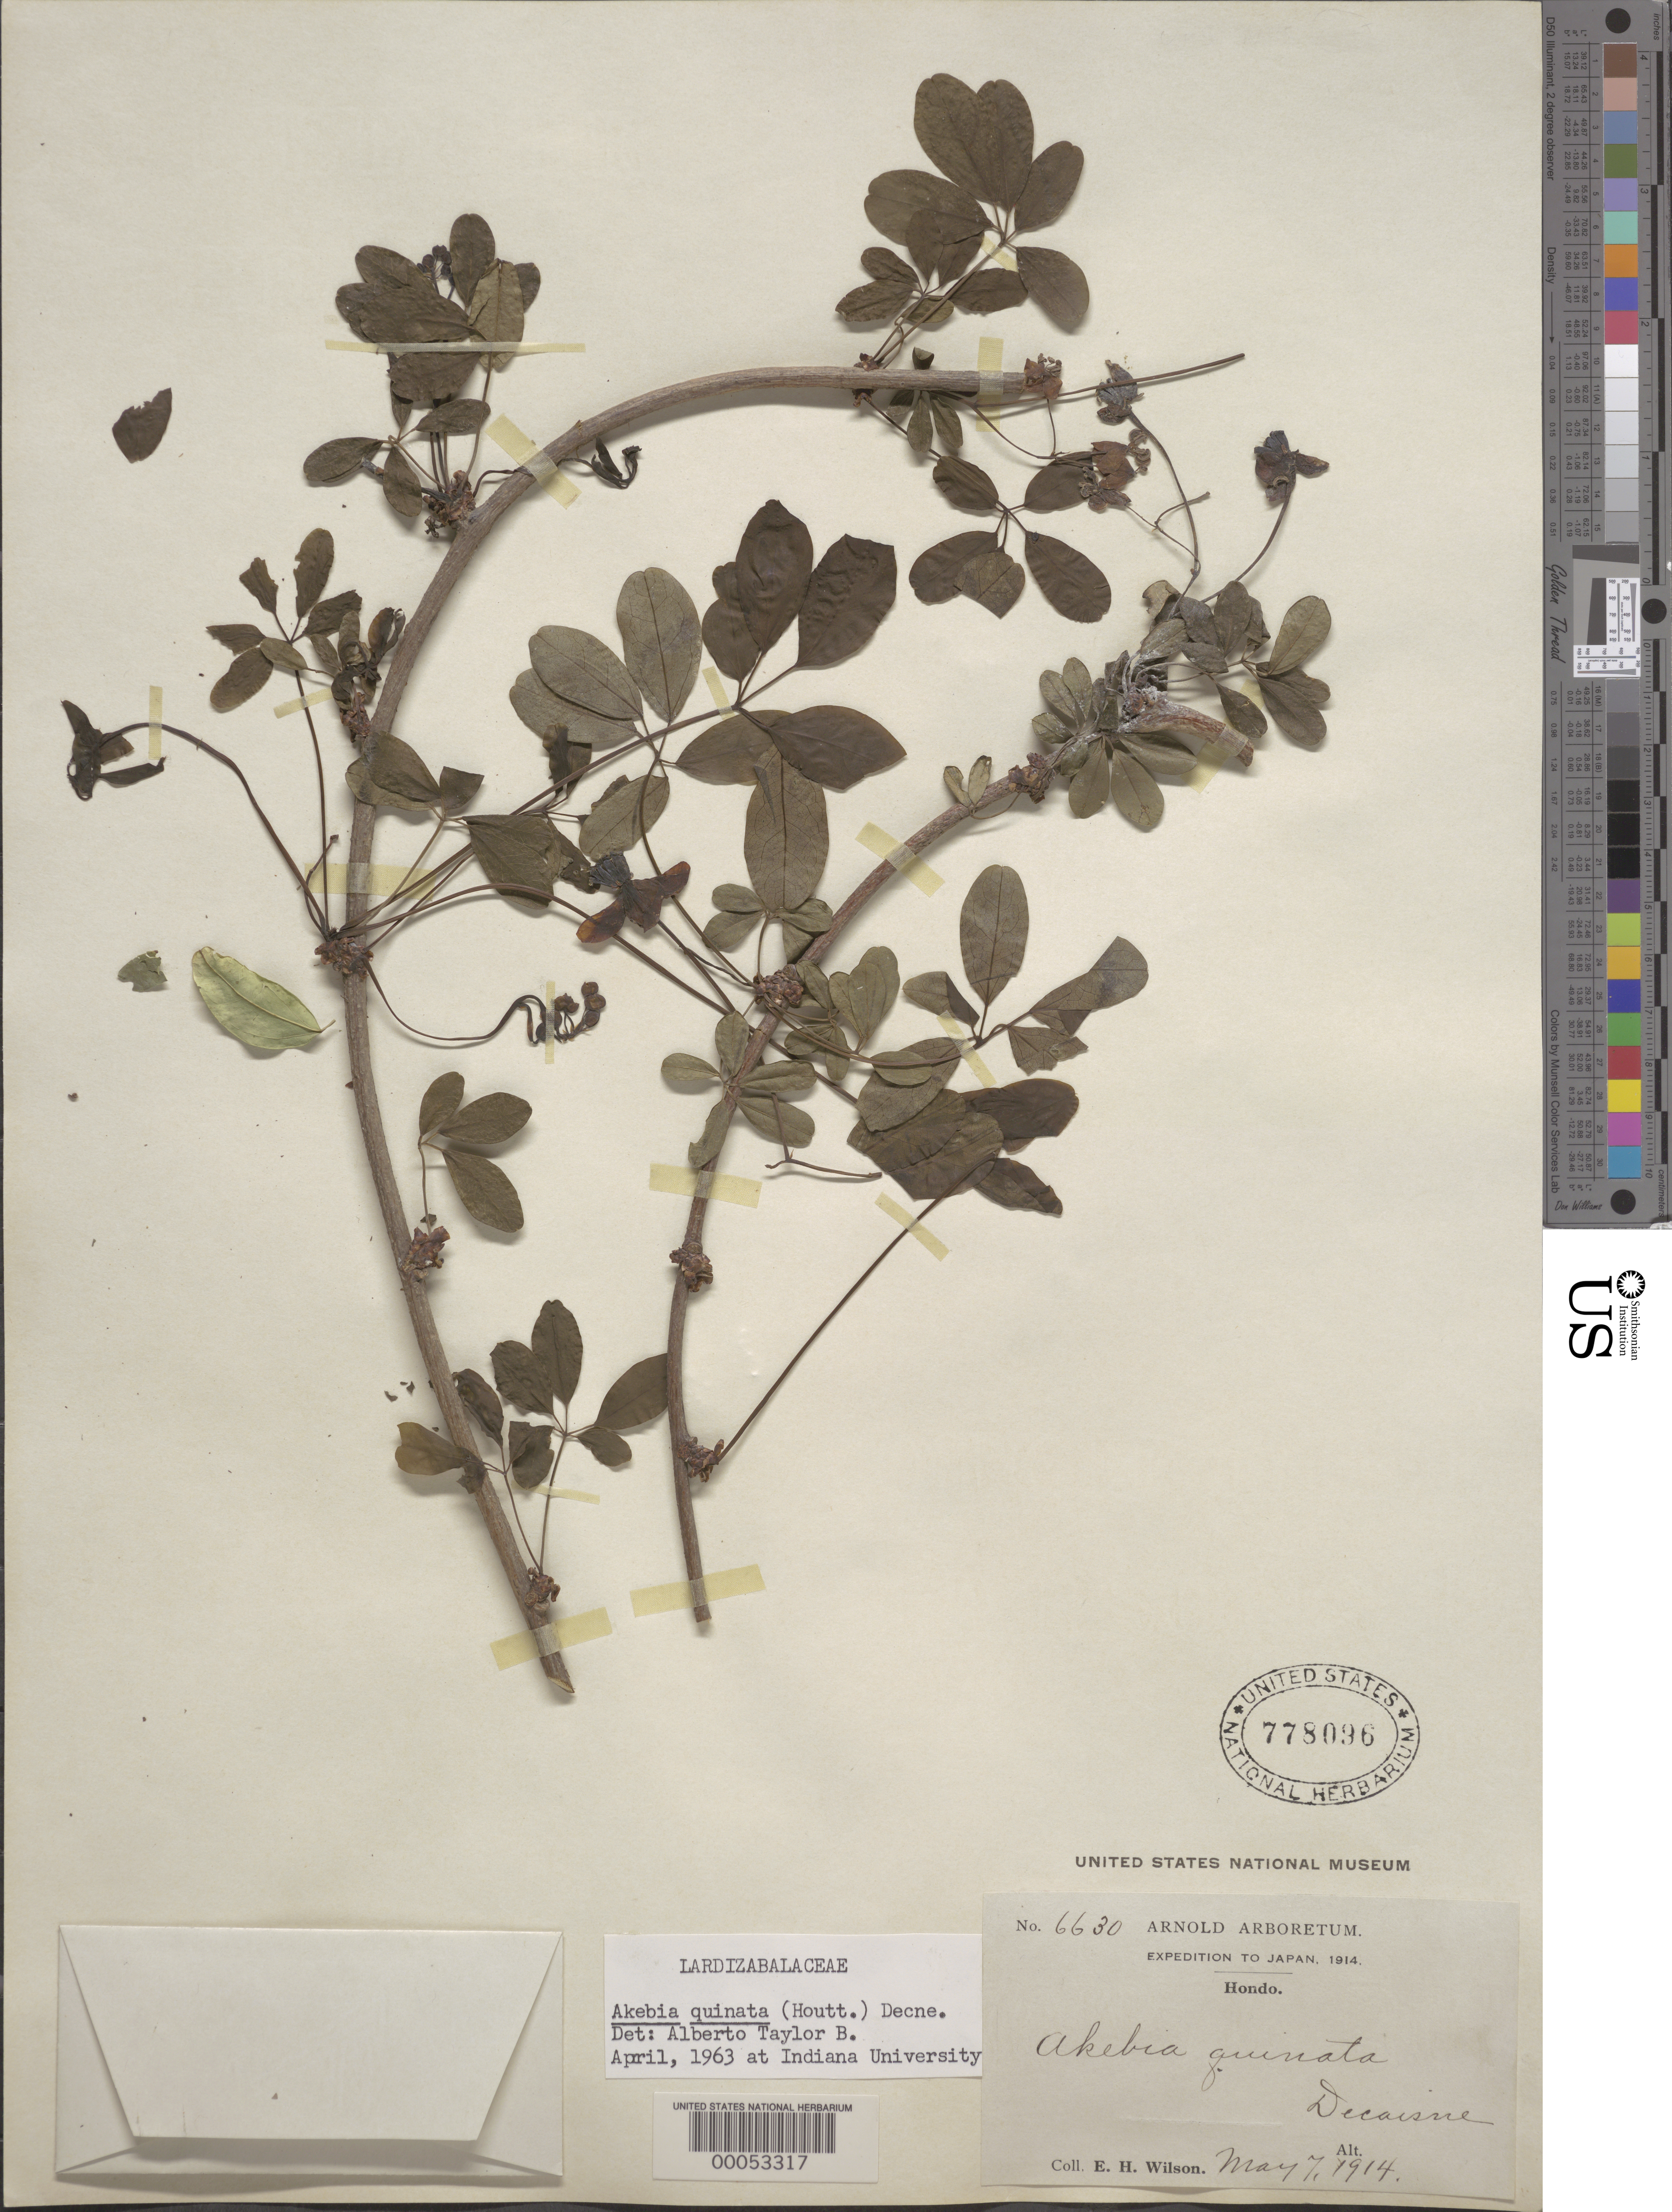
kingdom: Plantae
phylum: Tracheophyta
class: Magnoliopsida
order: Ranunculales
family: Lardizabalaceae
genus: Akebia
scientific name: Akebia quinata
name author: (Houtt.) Decne.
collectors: E. H. Wilson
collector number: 6630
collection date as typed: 07 May 1914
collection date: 1914-05-07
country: Japan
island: Honshu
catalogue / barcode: US 778096